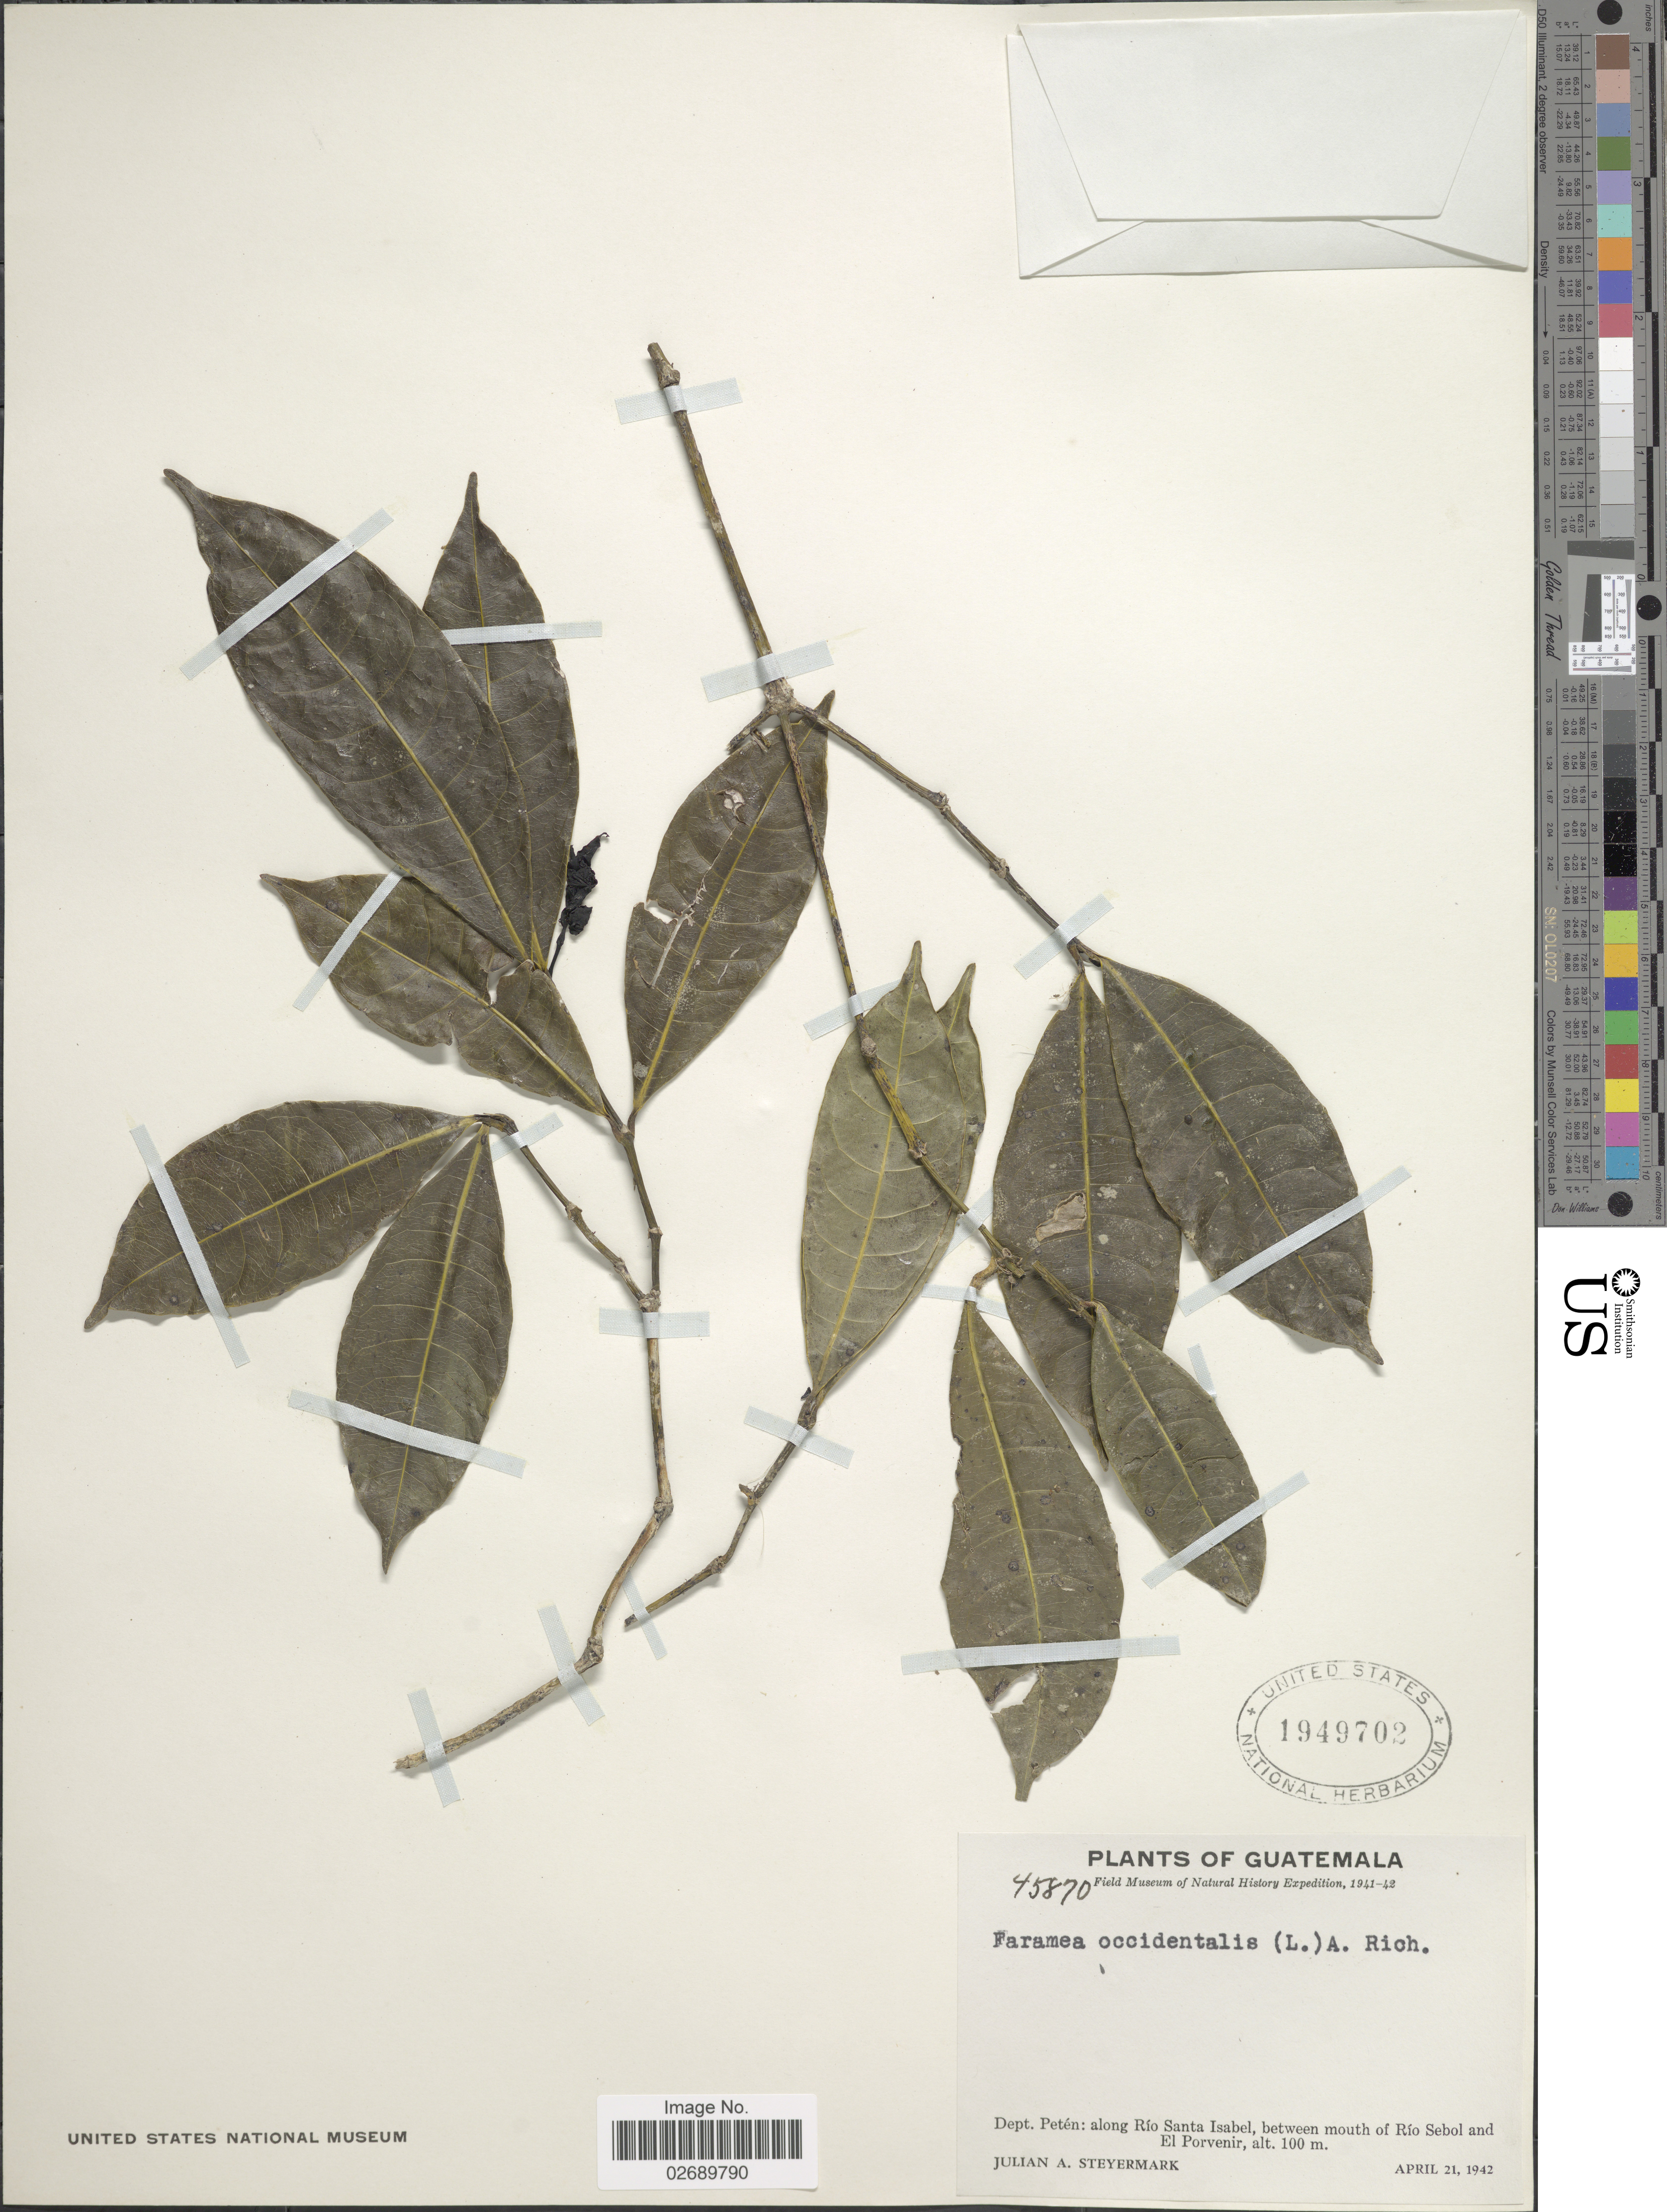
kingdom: Plantae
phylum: Tracheophyta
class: Magnoliopsida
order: Gentianales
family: Rubiaceae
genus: Faramea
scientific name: Faramea occidentalis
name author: (L.) A. Rich.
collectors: J. Steyermark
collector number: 45870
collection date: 1942-04-21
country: Guatemala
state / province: El Petén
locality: Along Rio Santa Isabel. between mouth of Rio Sebol and El Porvenir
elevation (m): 100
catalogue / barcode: US 1949702